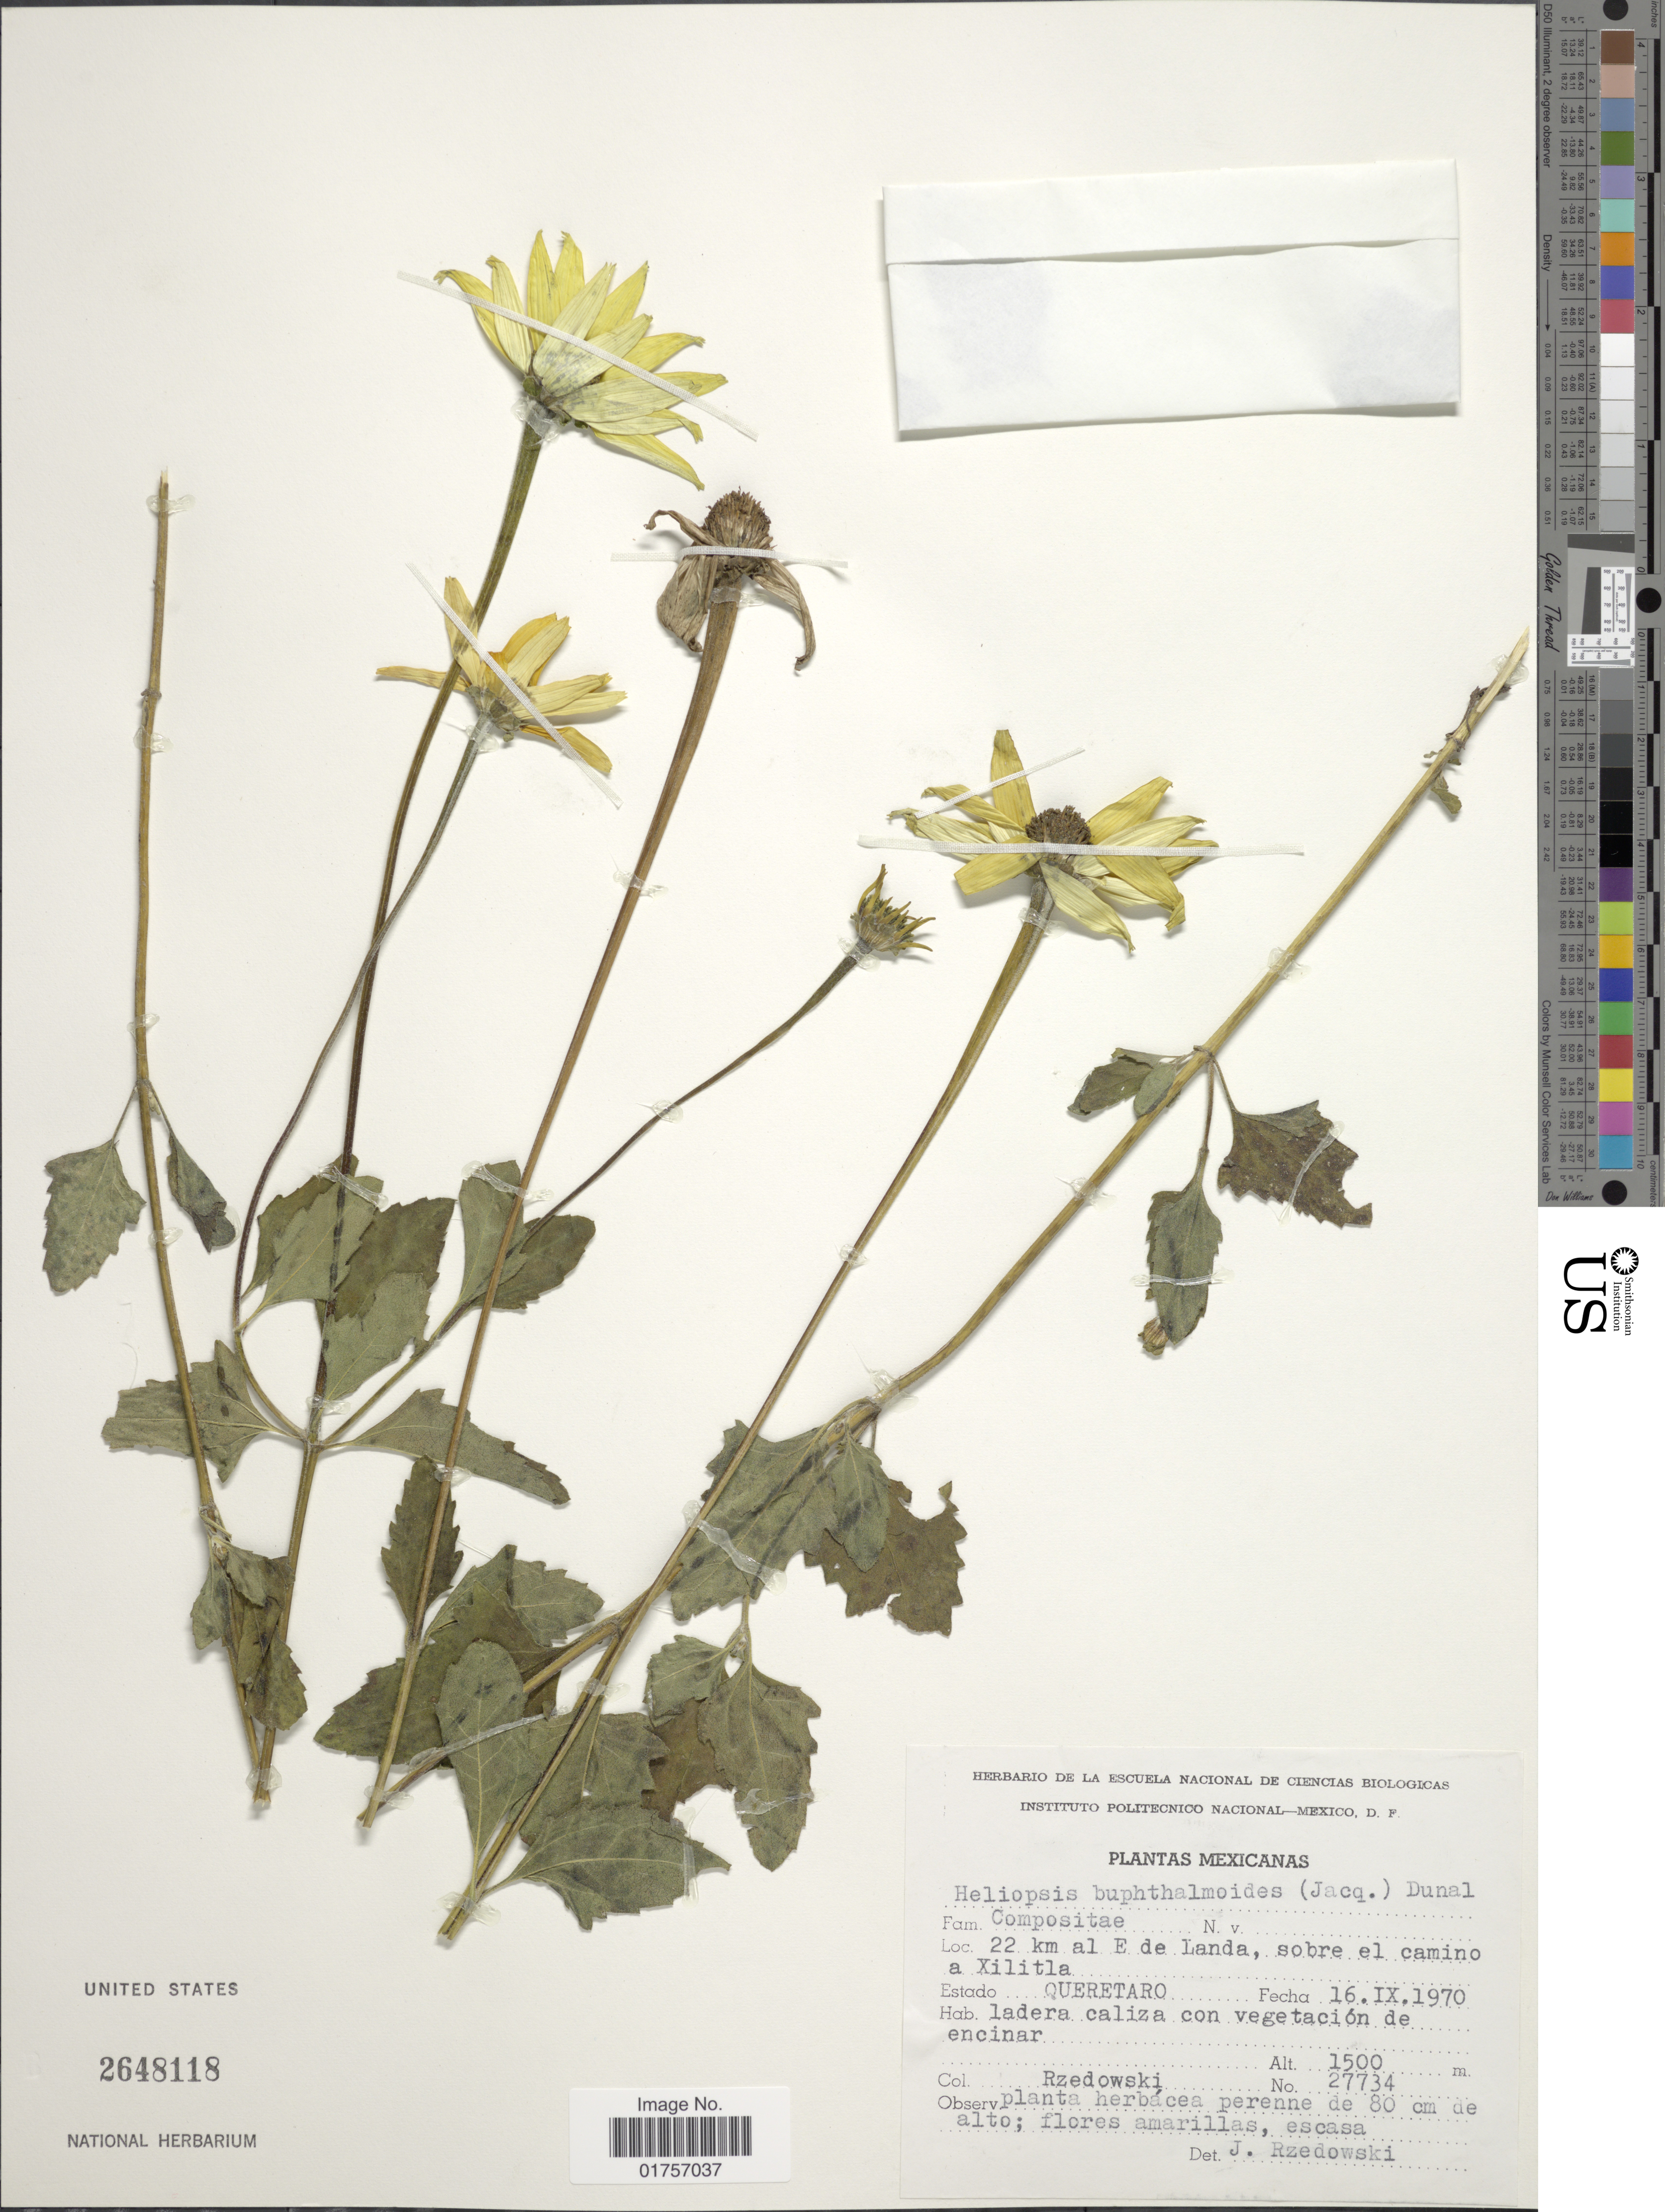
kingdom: Plantae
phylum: Tracheophyta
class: Magnoliopsida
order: Asterales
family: Asteraceae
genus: Heliopsis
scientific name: Heliopsis buphthalmoides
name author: (Jacq.) Dunal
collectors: Rzedowski, --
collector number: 27734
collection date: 1970-09-16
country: Mexico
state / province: Querétaro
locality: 22 km al E de Landa, sobre el camino a Xilitla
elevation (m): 1500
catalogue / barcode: US 2648118